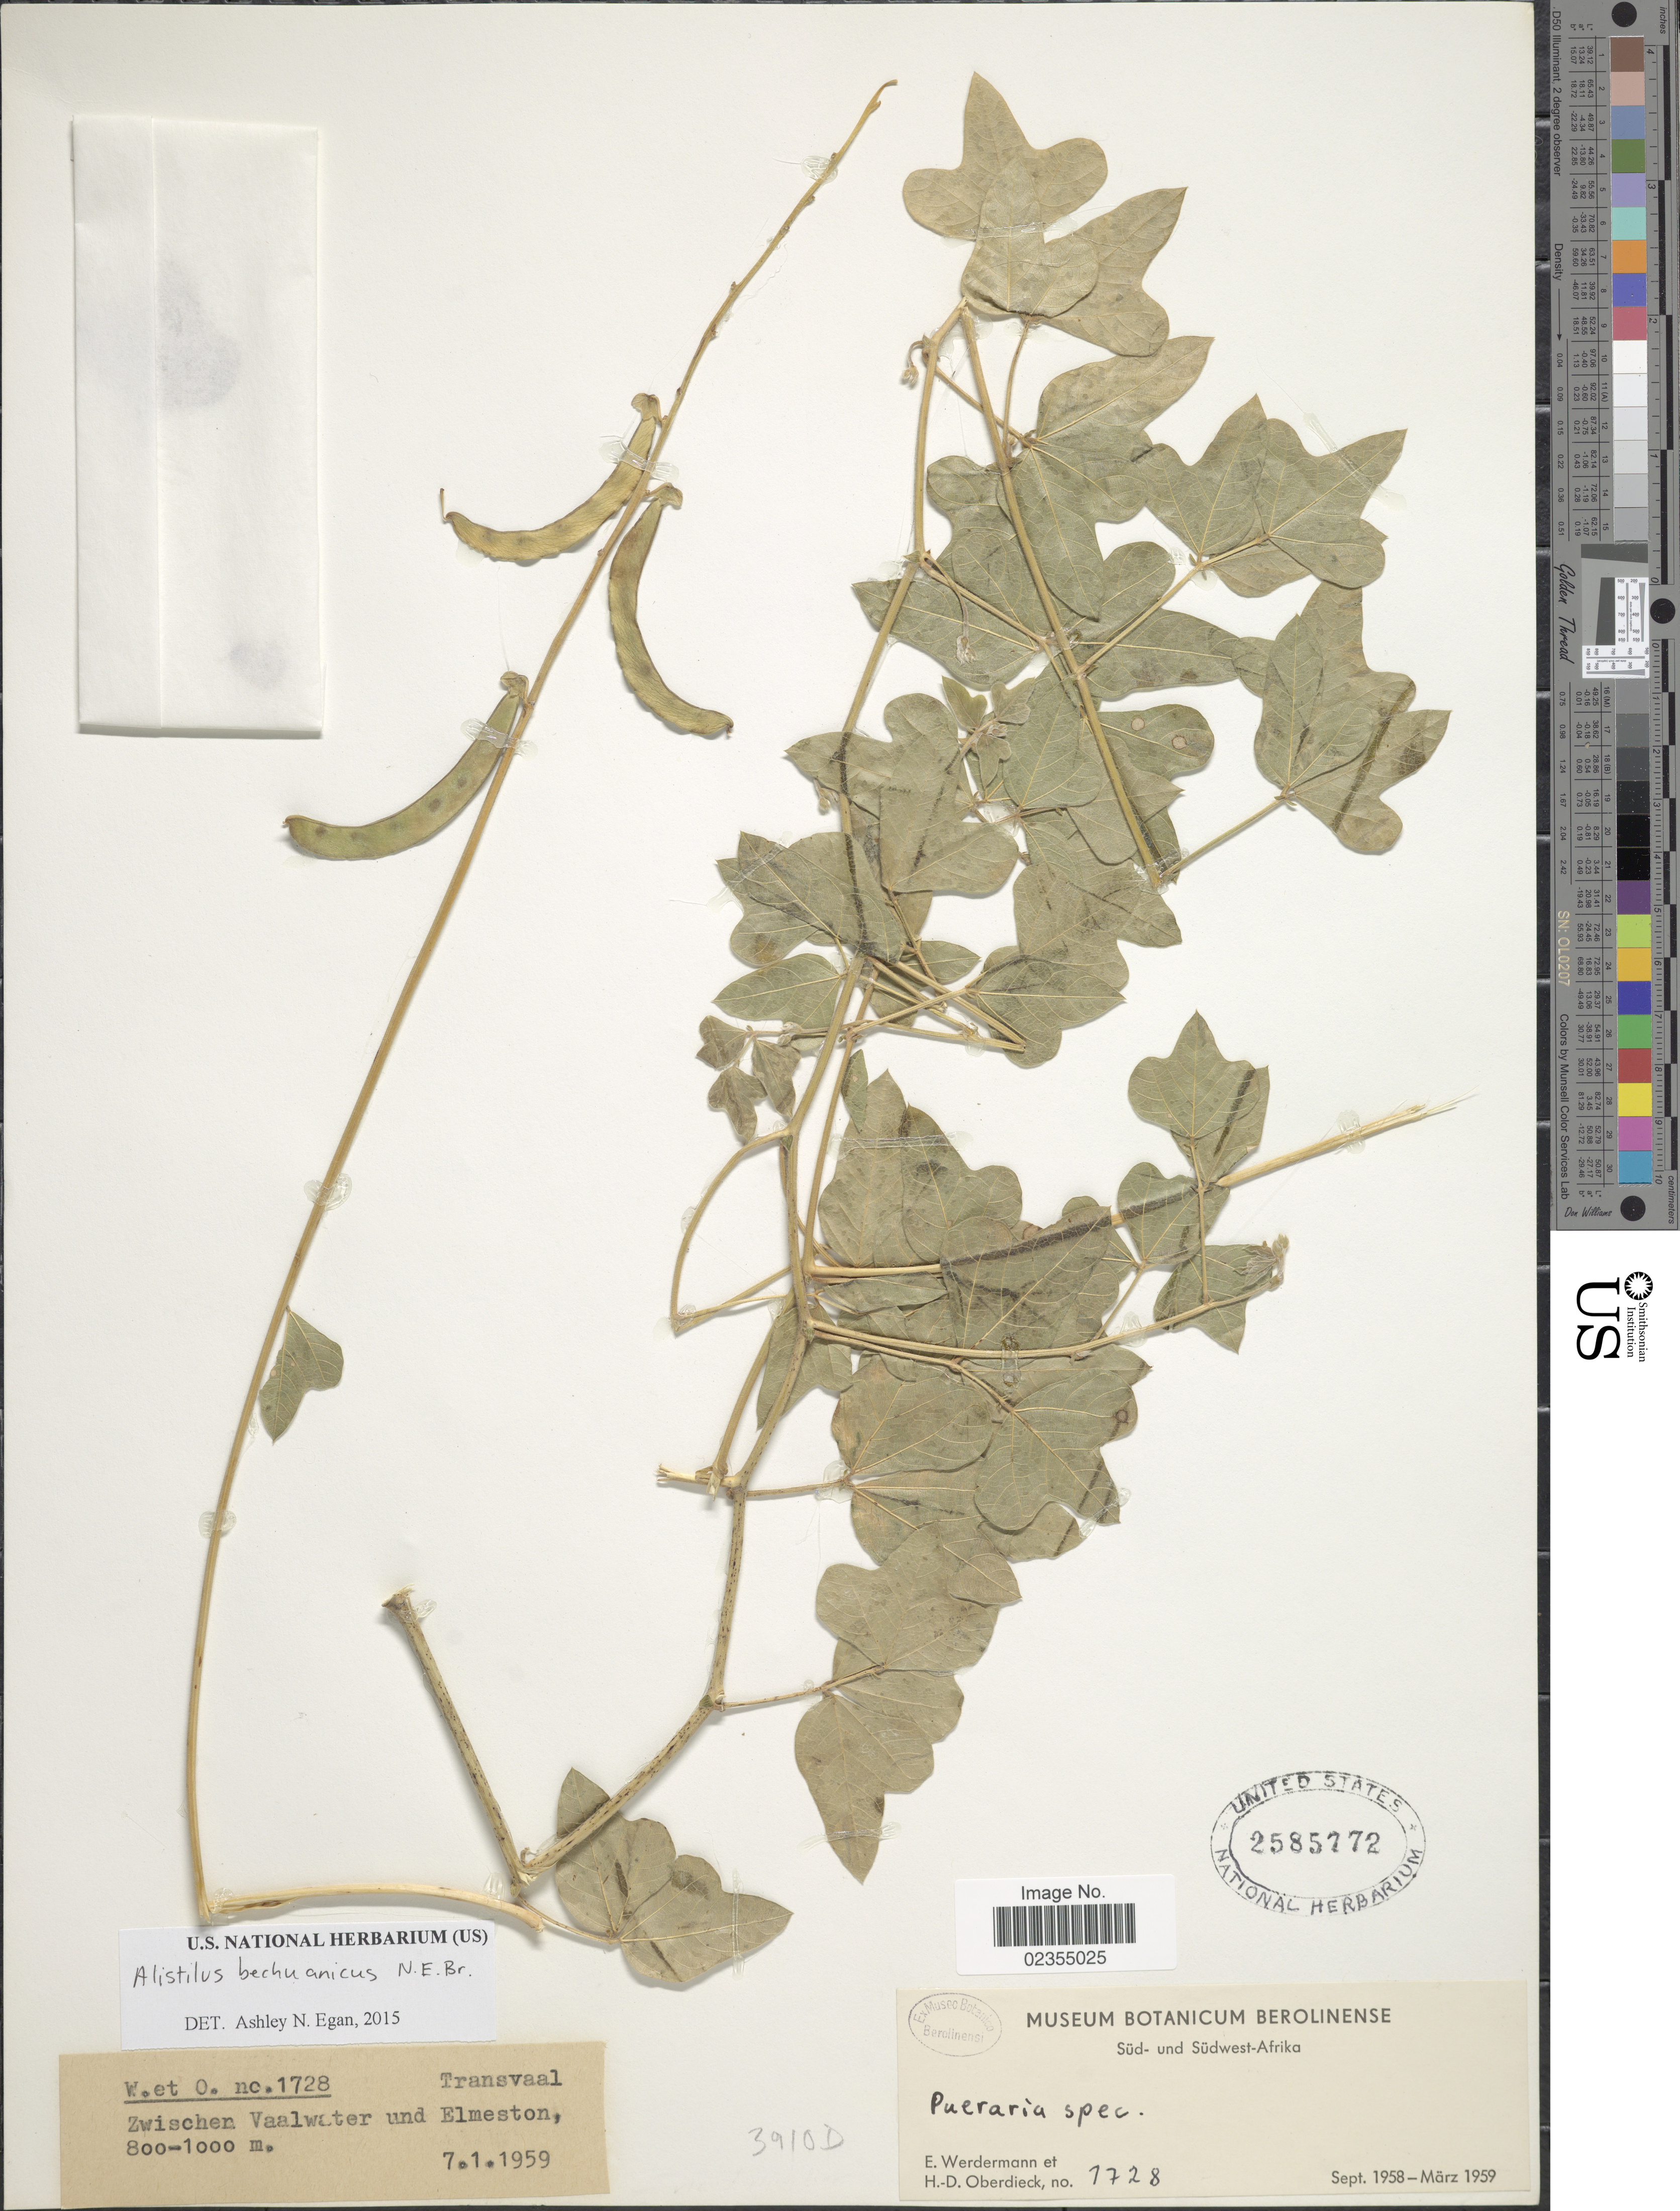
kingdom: Plantae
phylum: Tracheophyta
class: Magnoliopsida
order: Fabales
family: Fabaceae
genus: Alistilus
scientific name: Alistilus bechuanicus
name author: N.E. Br.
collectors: E. Werdermann & H. Oberdieck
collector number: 7228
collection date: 1959-01-07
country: South Africa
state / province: Limpopo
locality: Süd- und Südwest-Afrika. Transvaal, Zwischen Vaalwater und Elmeston.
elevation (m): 800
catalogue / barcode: US 2585772